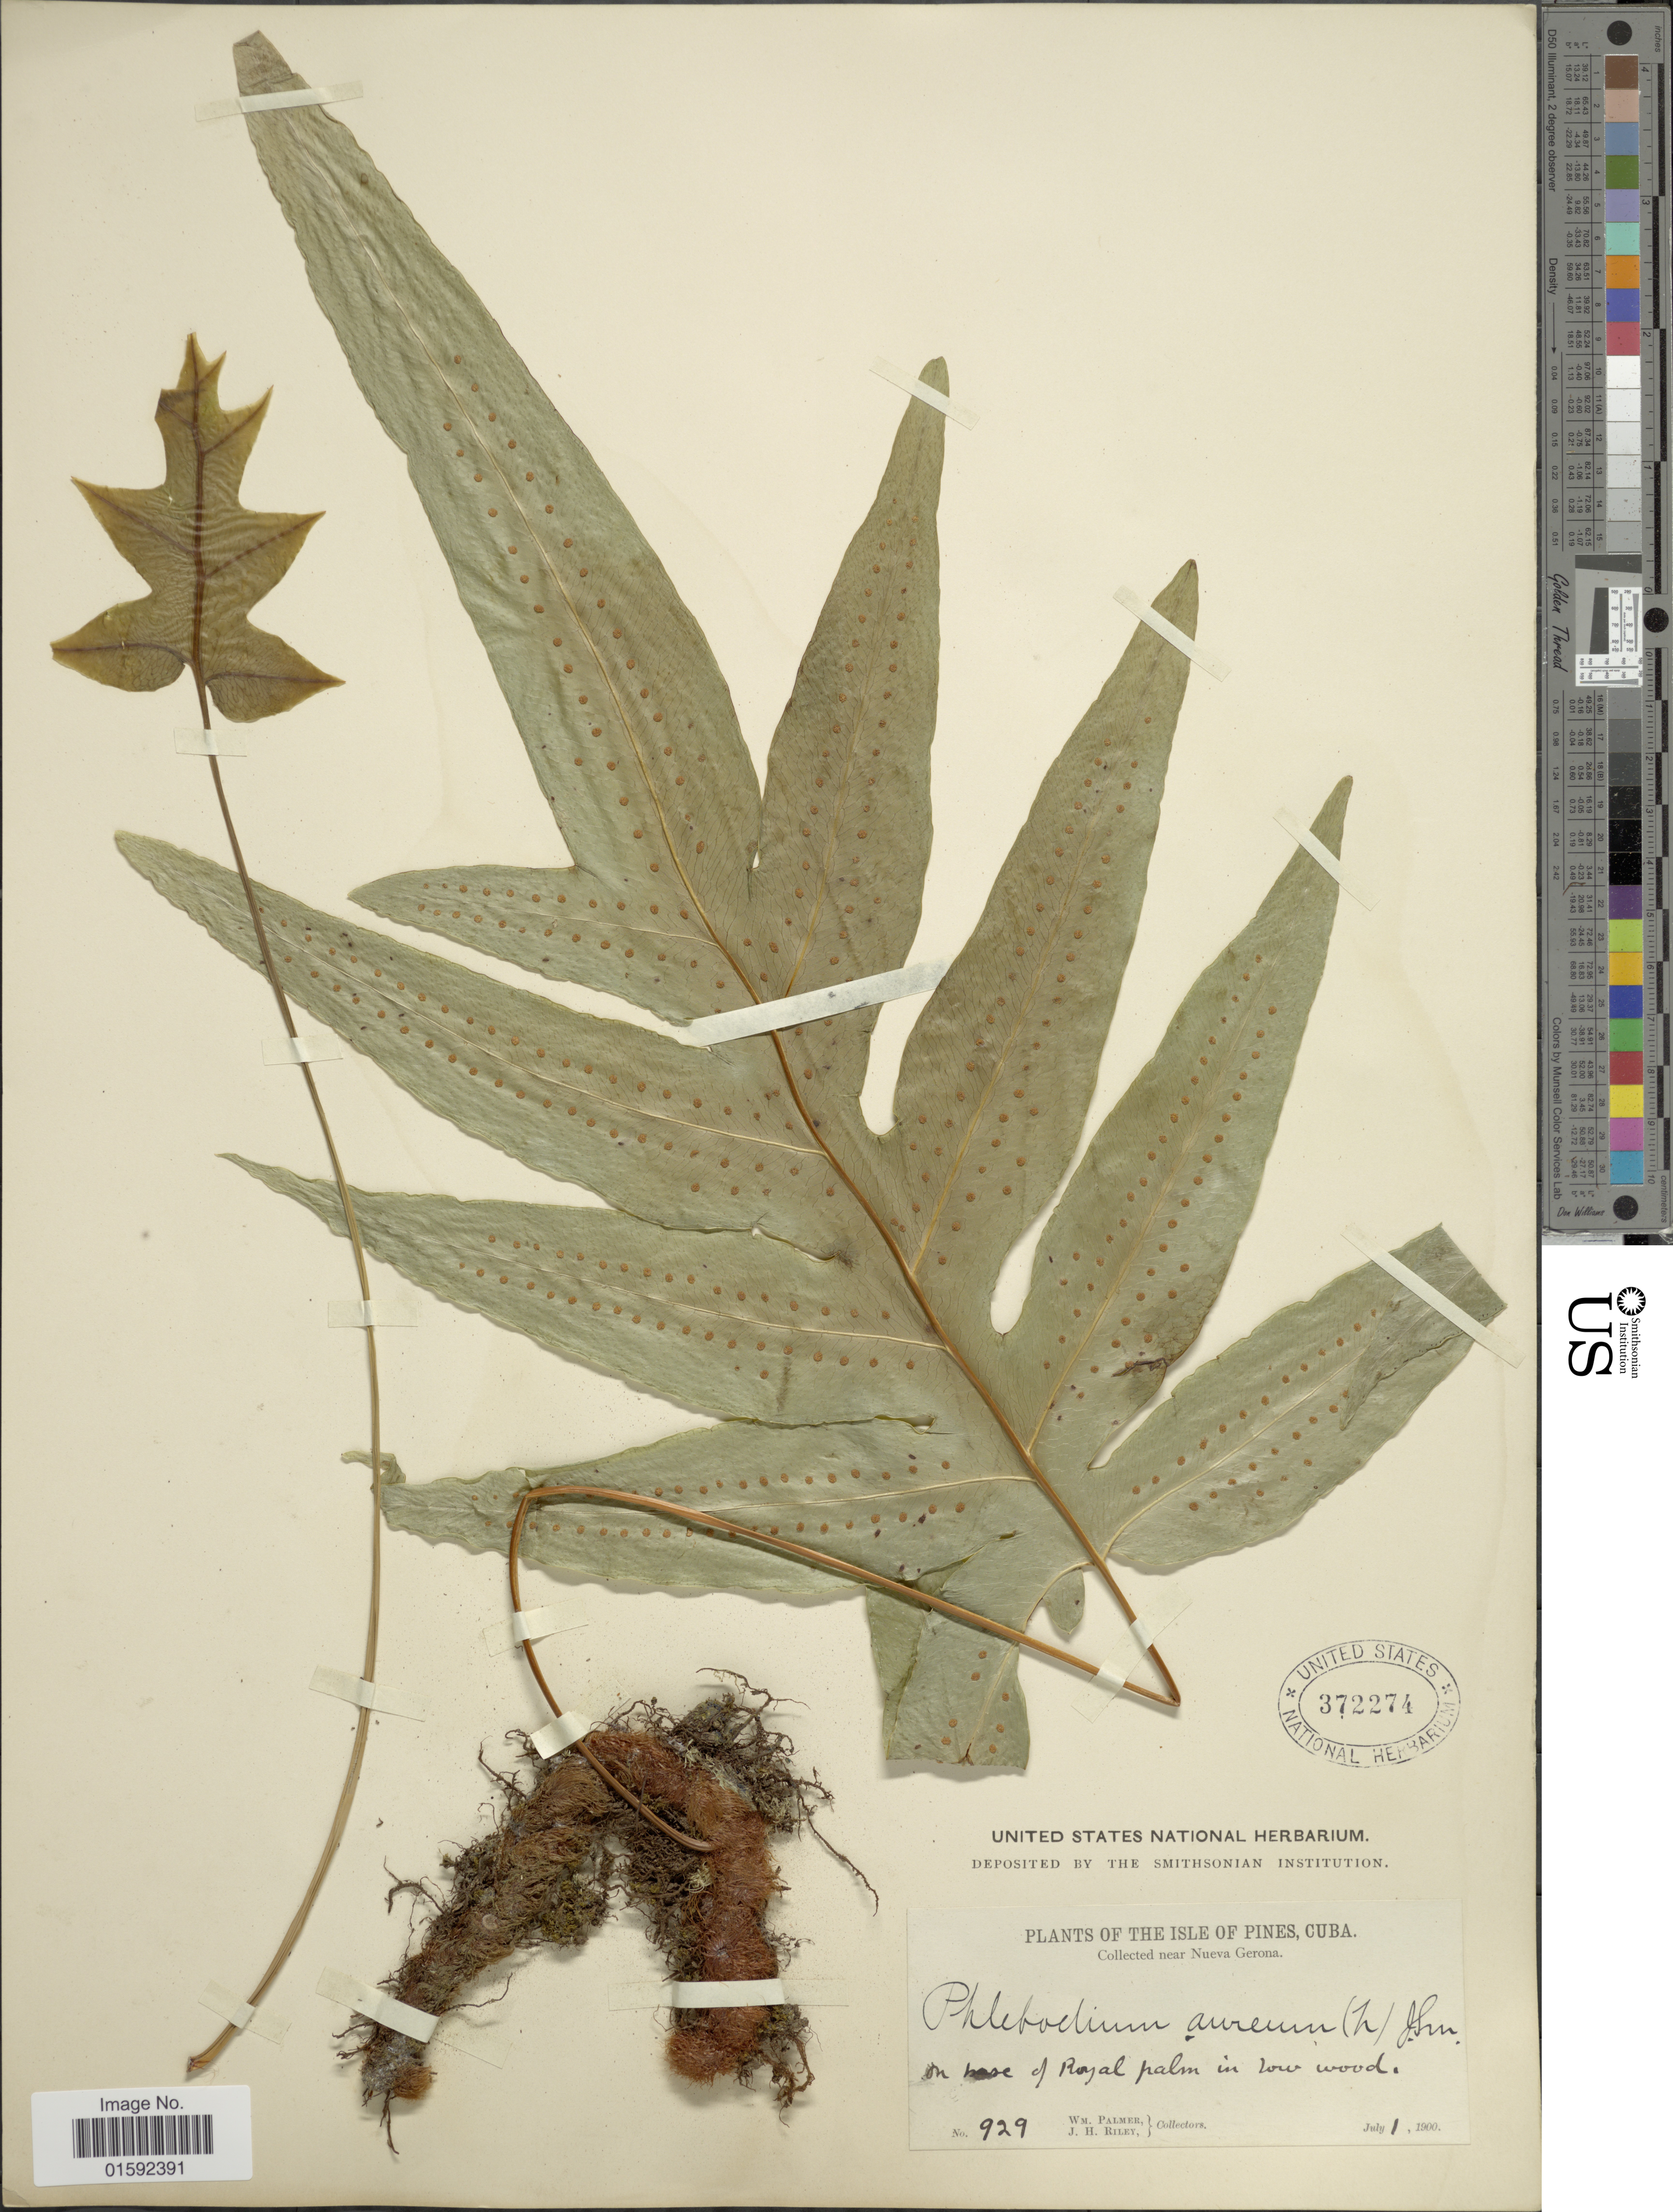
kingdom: Plantae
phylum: Tracheophyta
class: Polypodiopsida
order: Polypodiales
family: Polypodiaceae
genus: Phlebodium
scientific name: Phlebodium aureum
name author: (L.) J. Sm.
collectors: W. Palmer & J. H. Riley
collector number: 929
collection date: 1900-07-01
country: Cuba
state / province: Isla de la Juventud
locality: The Isle of Pines, Cuba, near Nueva Gerona.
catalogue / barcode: US 372274